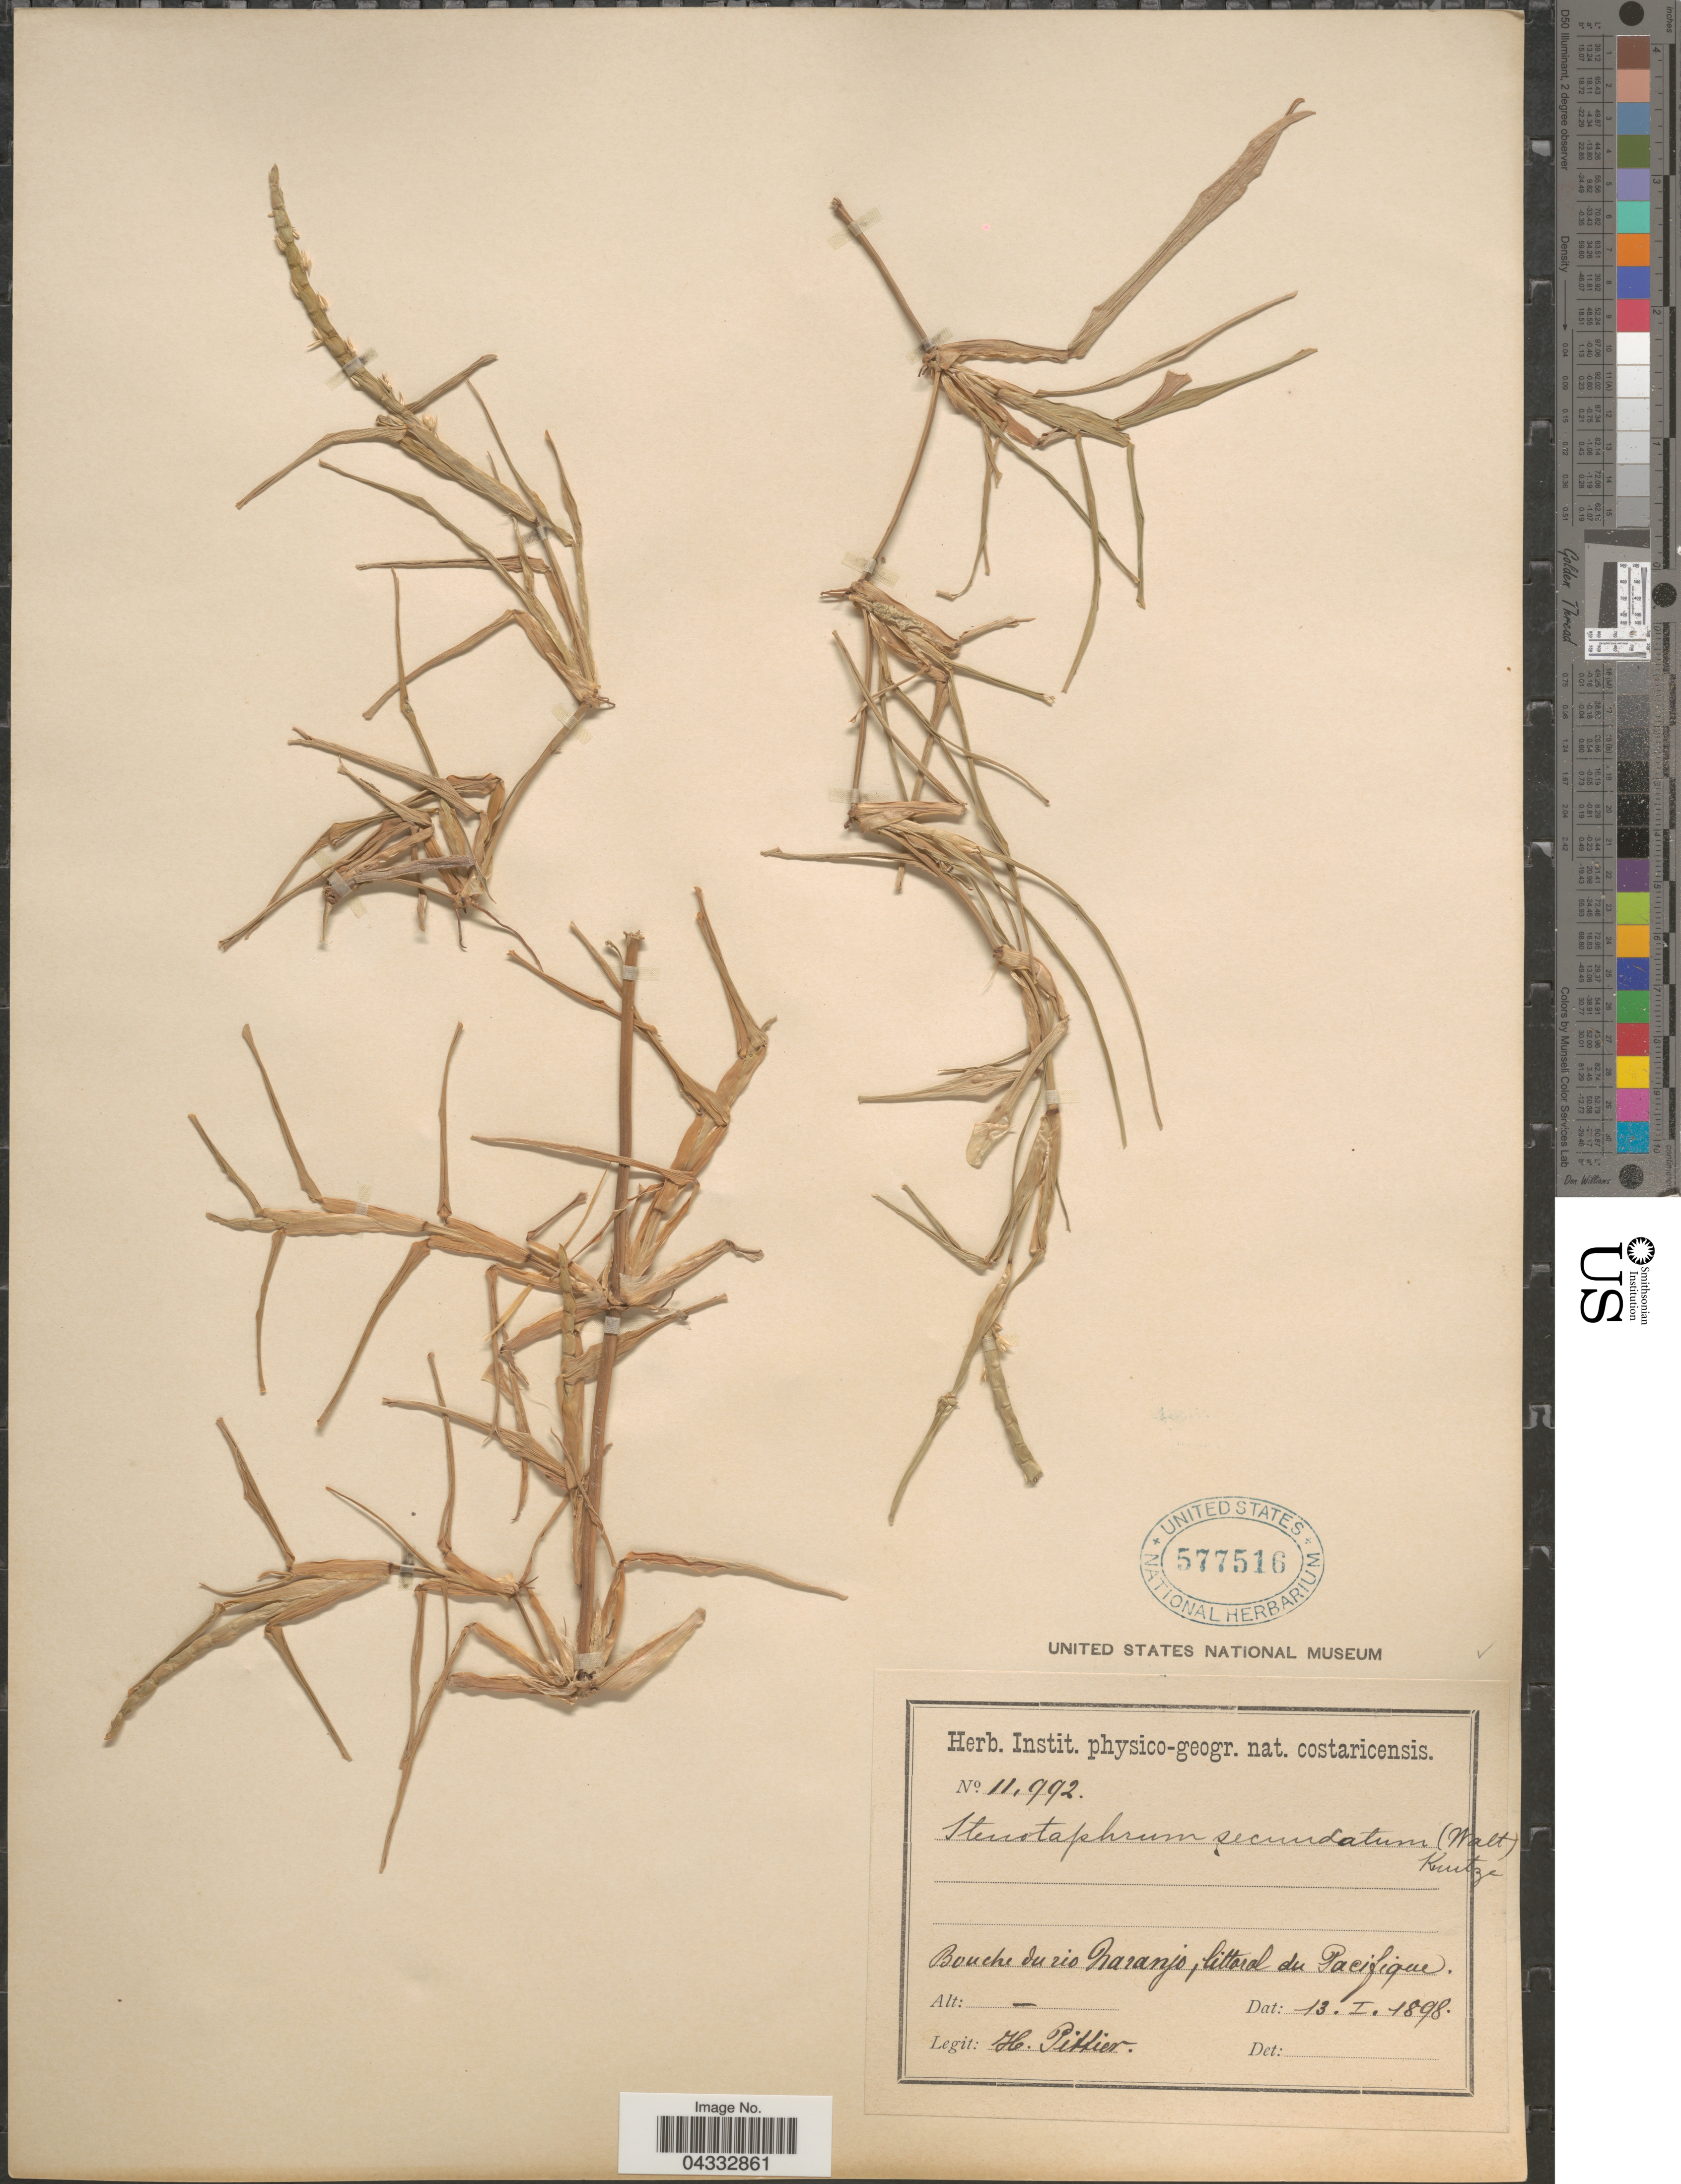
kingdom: Plantae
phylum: Tracheophyta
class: Liliopsida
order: Poales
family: Poaceae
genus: Stenotaphrum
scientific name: Stenotaphrum secundatum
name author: (Walter) Kuntze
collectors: H. F. Pittier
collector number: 11,992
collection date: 1898-01-13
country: Costa Rica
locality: Bouche du rio Naranjo, littoral du Pacifique.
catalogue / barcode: US 577516